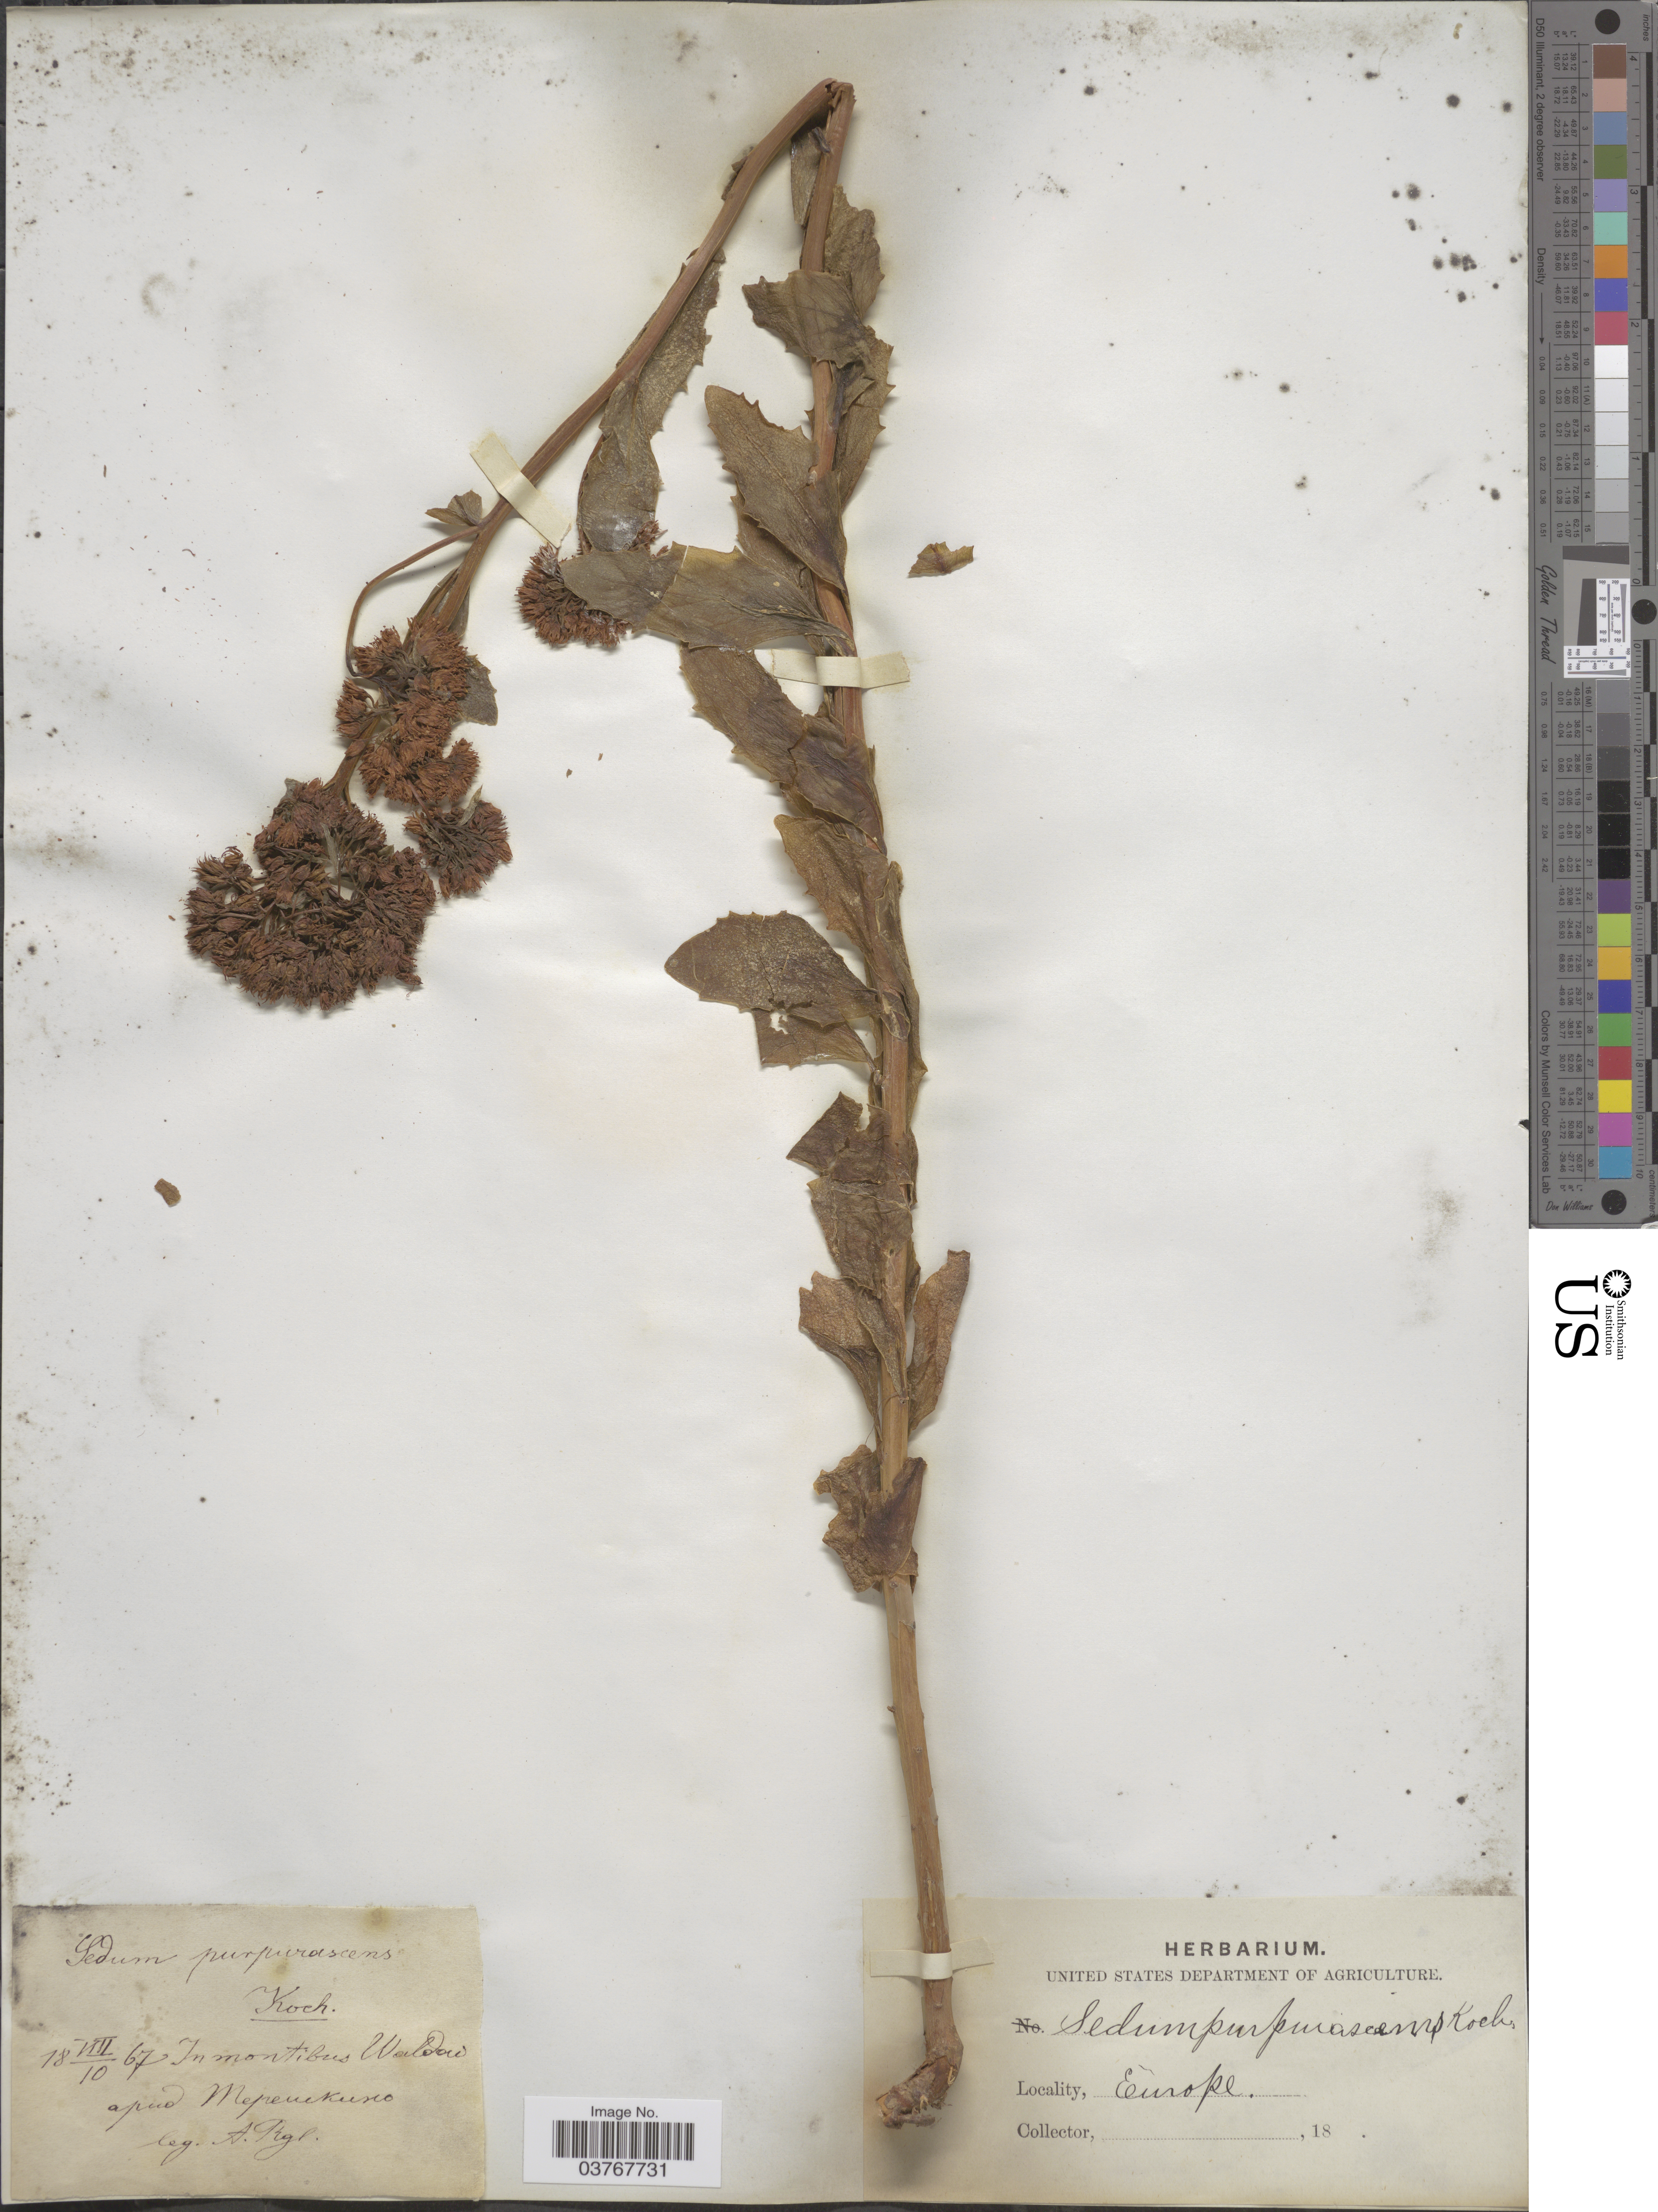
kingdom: Plantae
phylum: Tracheophyta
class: Magnoliopsida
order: Saxifragales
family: Crassulaceae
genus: Sedum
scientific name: Sedum purpurascens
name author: W.D.J. Koch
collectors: A. Rgl.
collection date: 1867-08-10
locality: In montibus Waldow apud Mepenekuno. [interpreted]